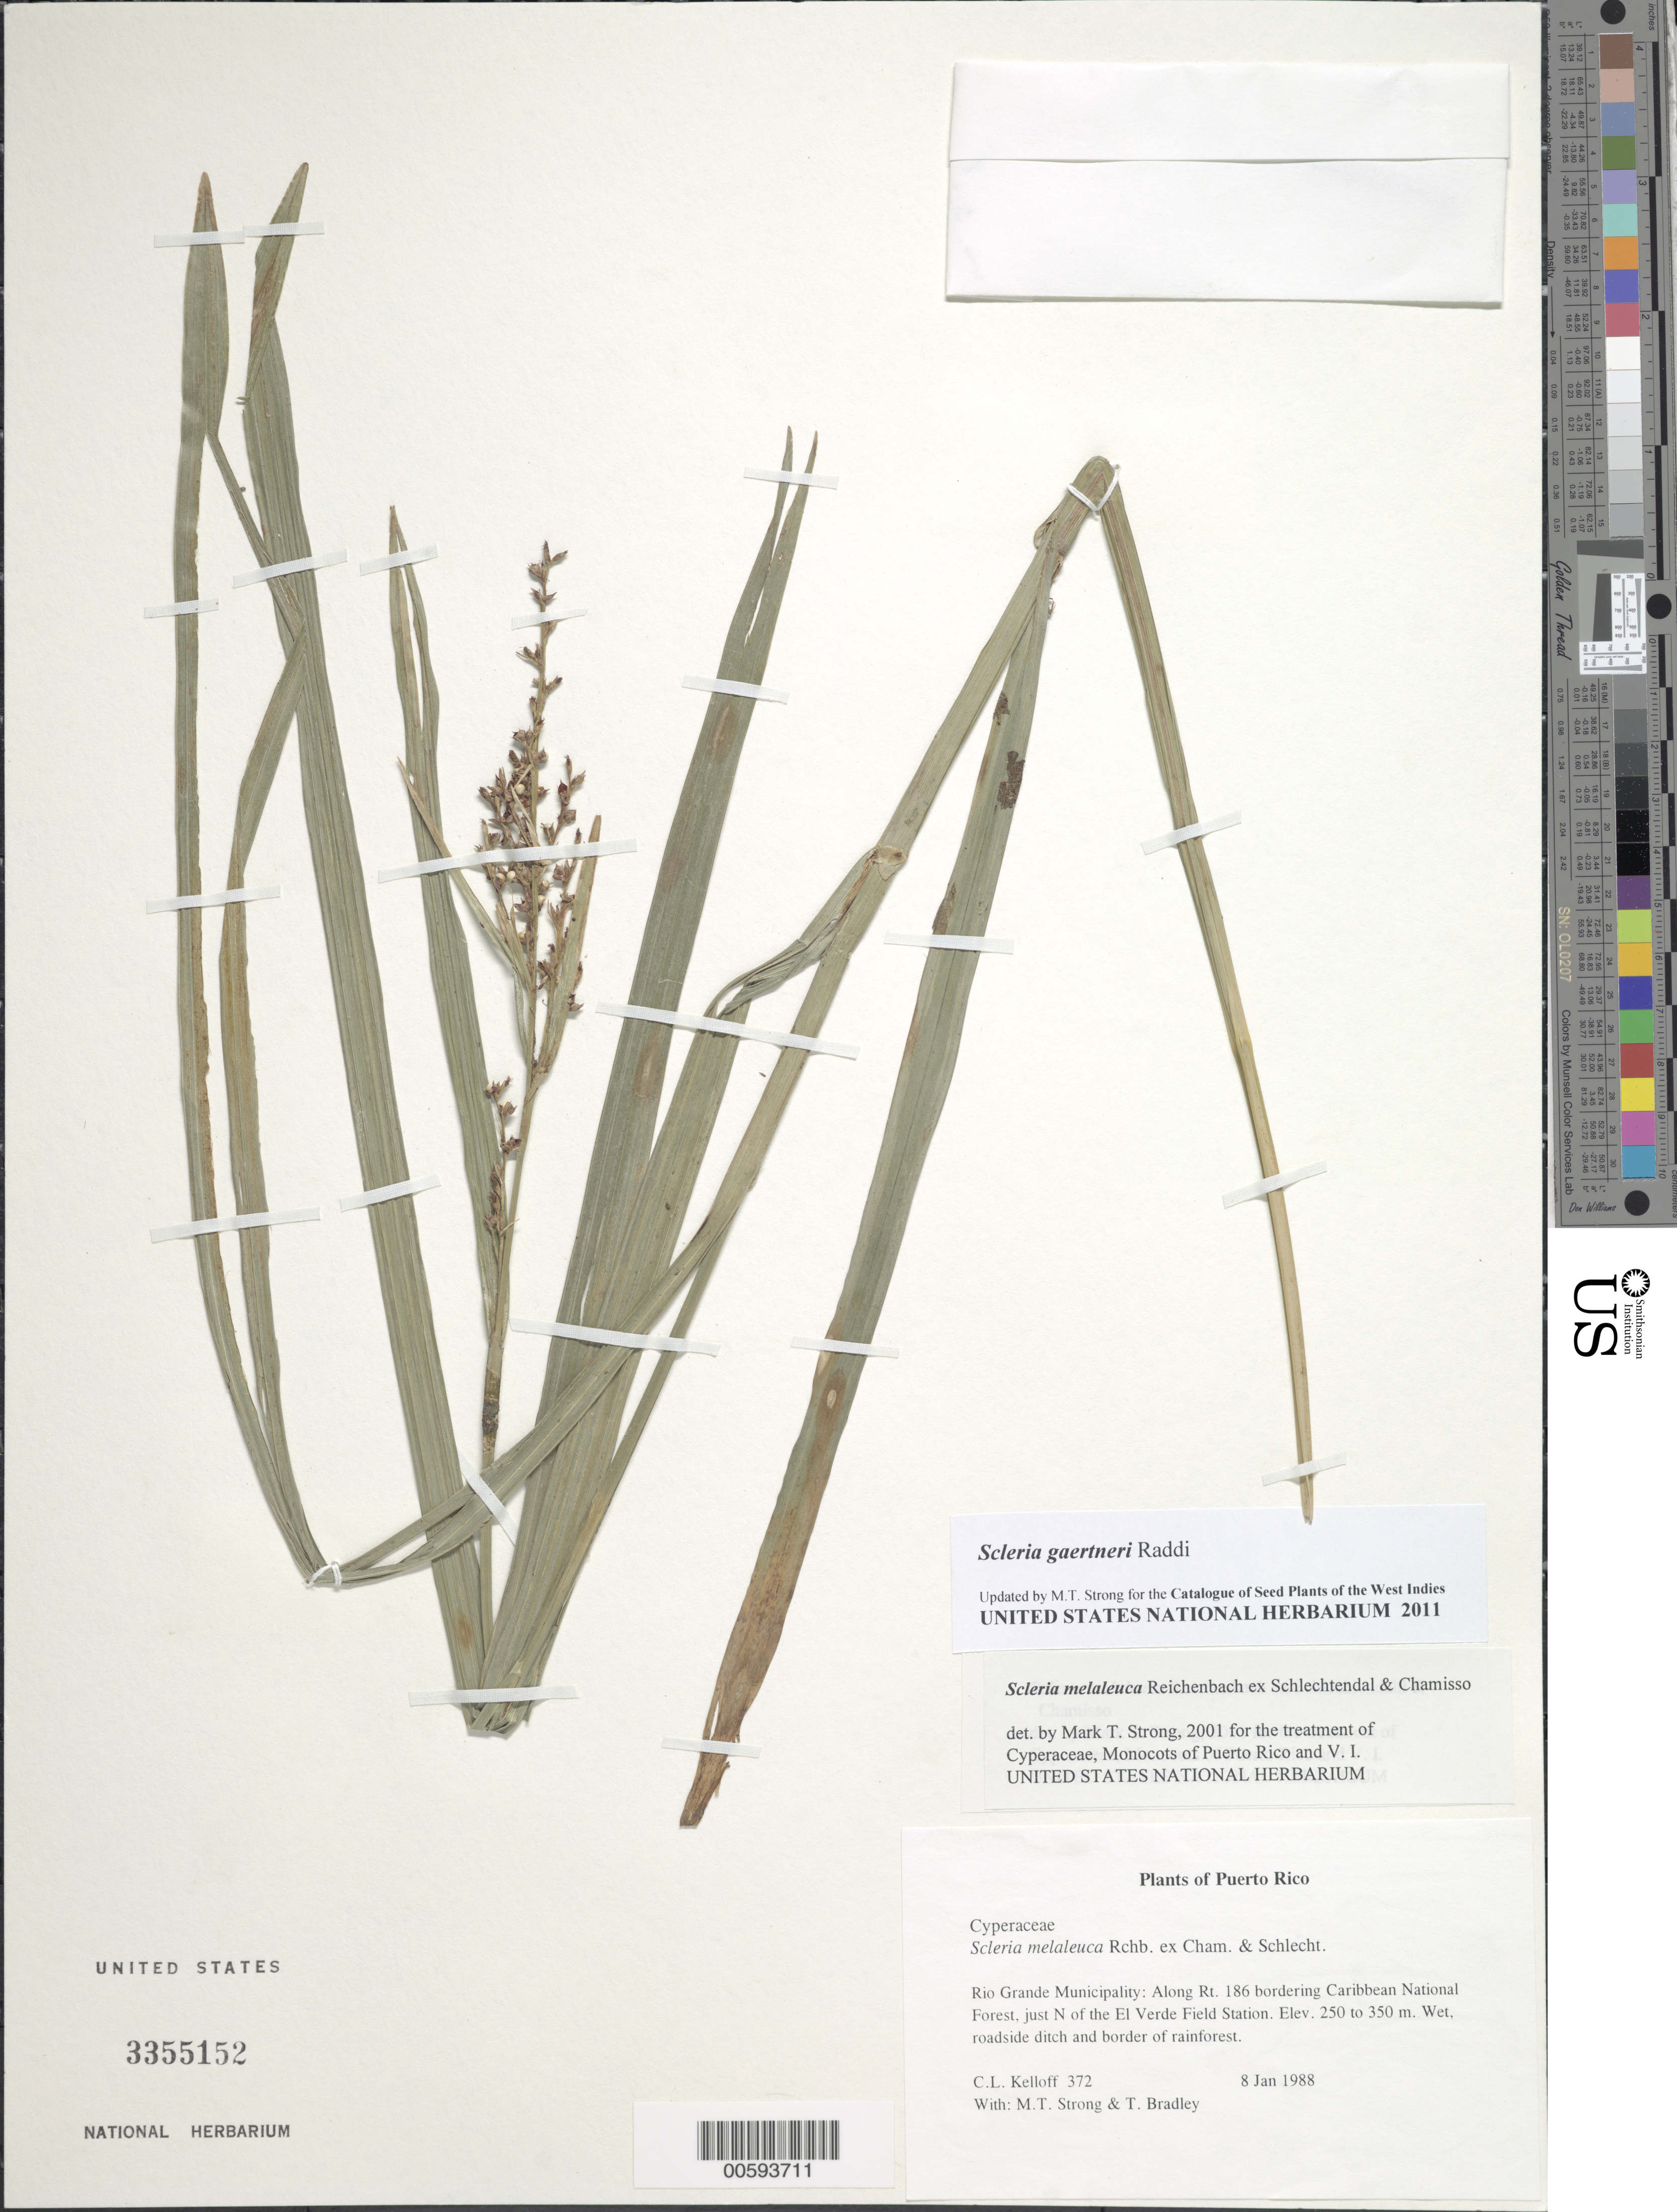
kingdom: Plantae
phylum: Tracheophyta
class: Liliopsida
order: Poales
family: Cyperaceae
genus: Scleria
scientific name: Scleria gaertneri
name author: Raddi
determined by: Strong, M. T., (US), Smithsonian Institution - National Museum of Natural History (UNITED STATES)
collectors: C. L. Kelloff, M. T. Strong & T. Bradley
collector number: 372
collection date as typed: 08 Jan 1988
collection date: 1988-01-08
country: Puerto Rico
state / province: Río Grande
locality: Rio Grande Municipality: Along Rt. 186 bordering Caribbean National Forest, just N of the El Verde Field Station.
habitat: Wet, roadside ditch and border of rainforest.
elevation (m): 250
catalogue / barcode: US 3355152